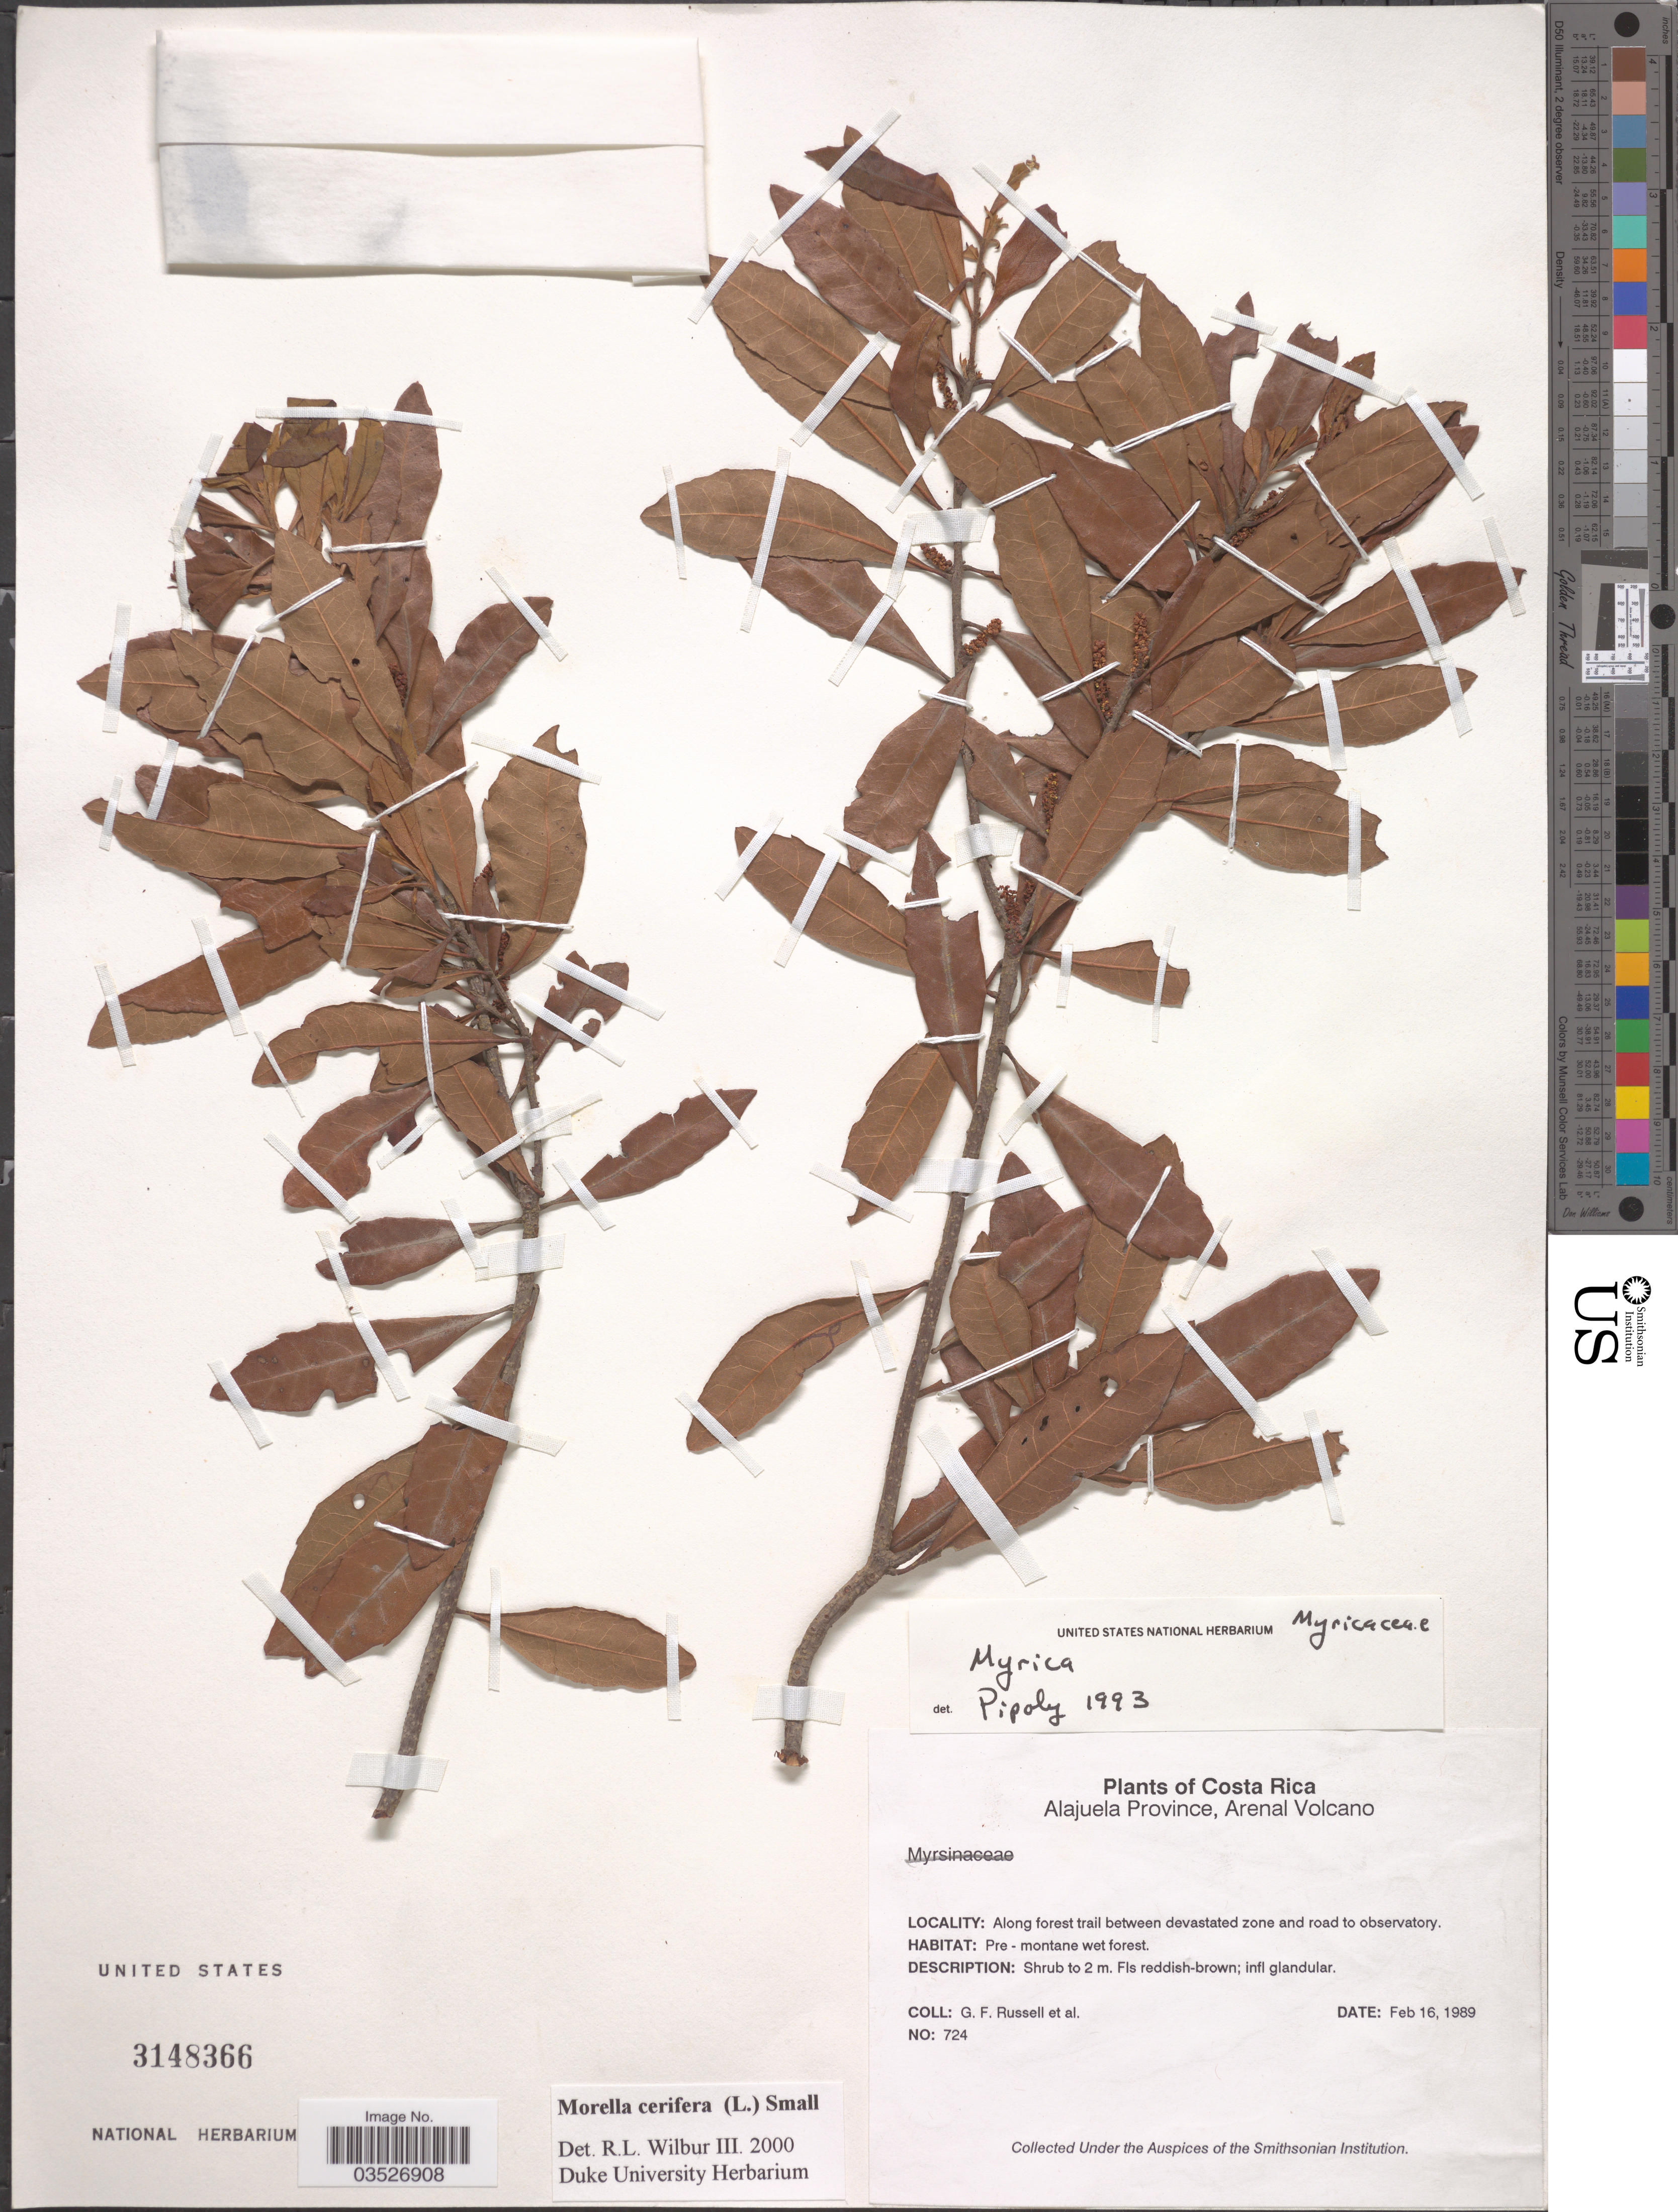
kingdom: Plantae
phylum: Tracheophyta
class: Magnoliopsida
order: Fagales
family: Myricaceae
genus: Morella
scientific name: Morella cerifera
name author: (L.) Small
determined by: Wilbur, R. L.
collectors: G. Russell & et al.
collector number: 724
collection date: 1989-02-16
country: Costa Rica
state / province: Alajuela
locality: Arenal Volcano. Along forest trail between devastated zone and road to observatory.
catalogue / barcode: US 3148366